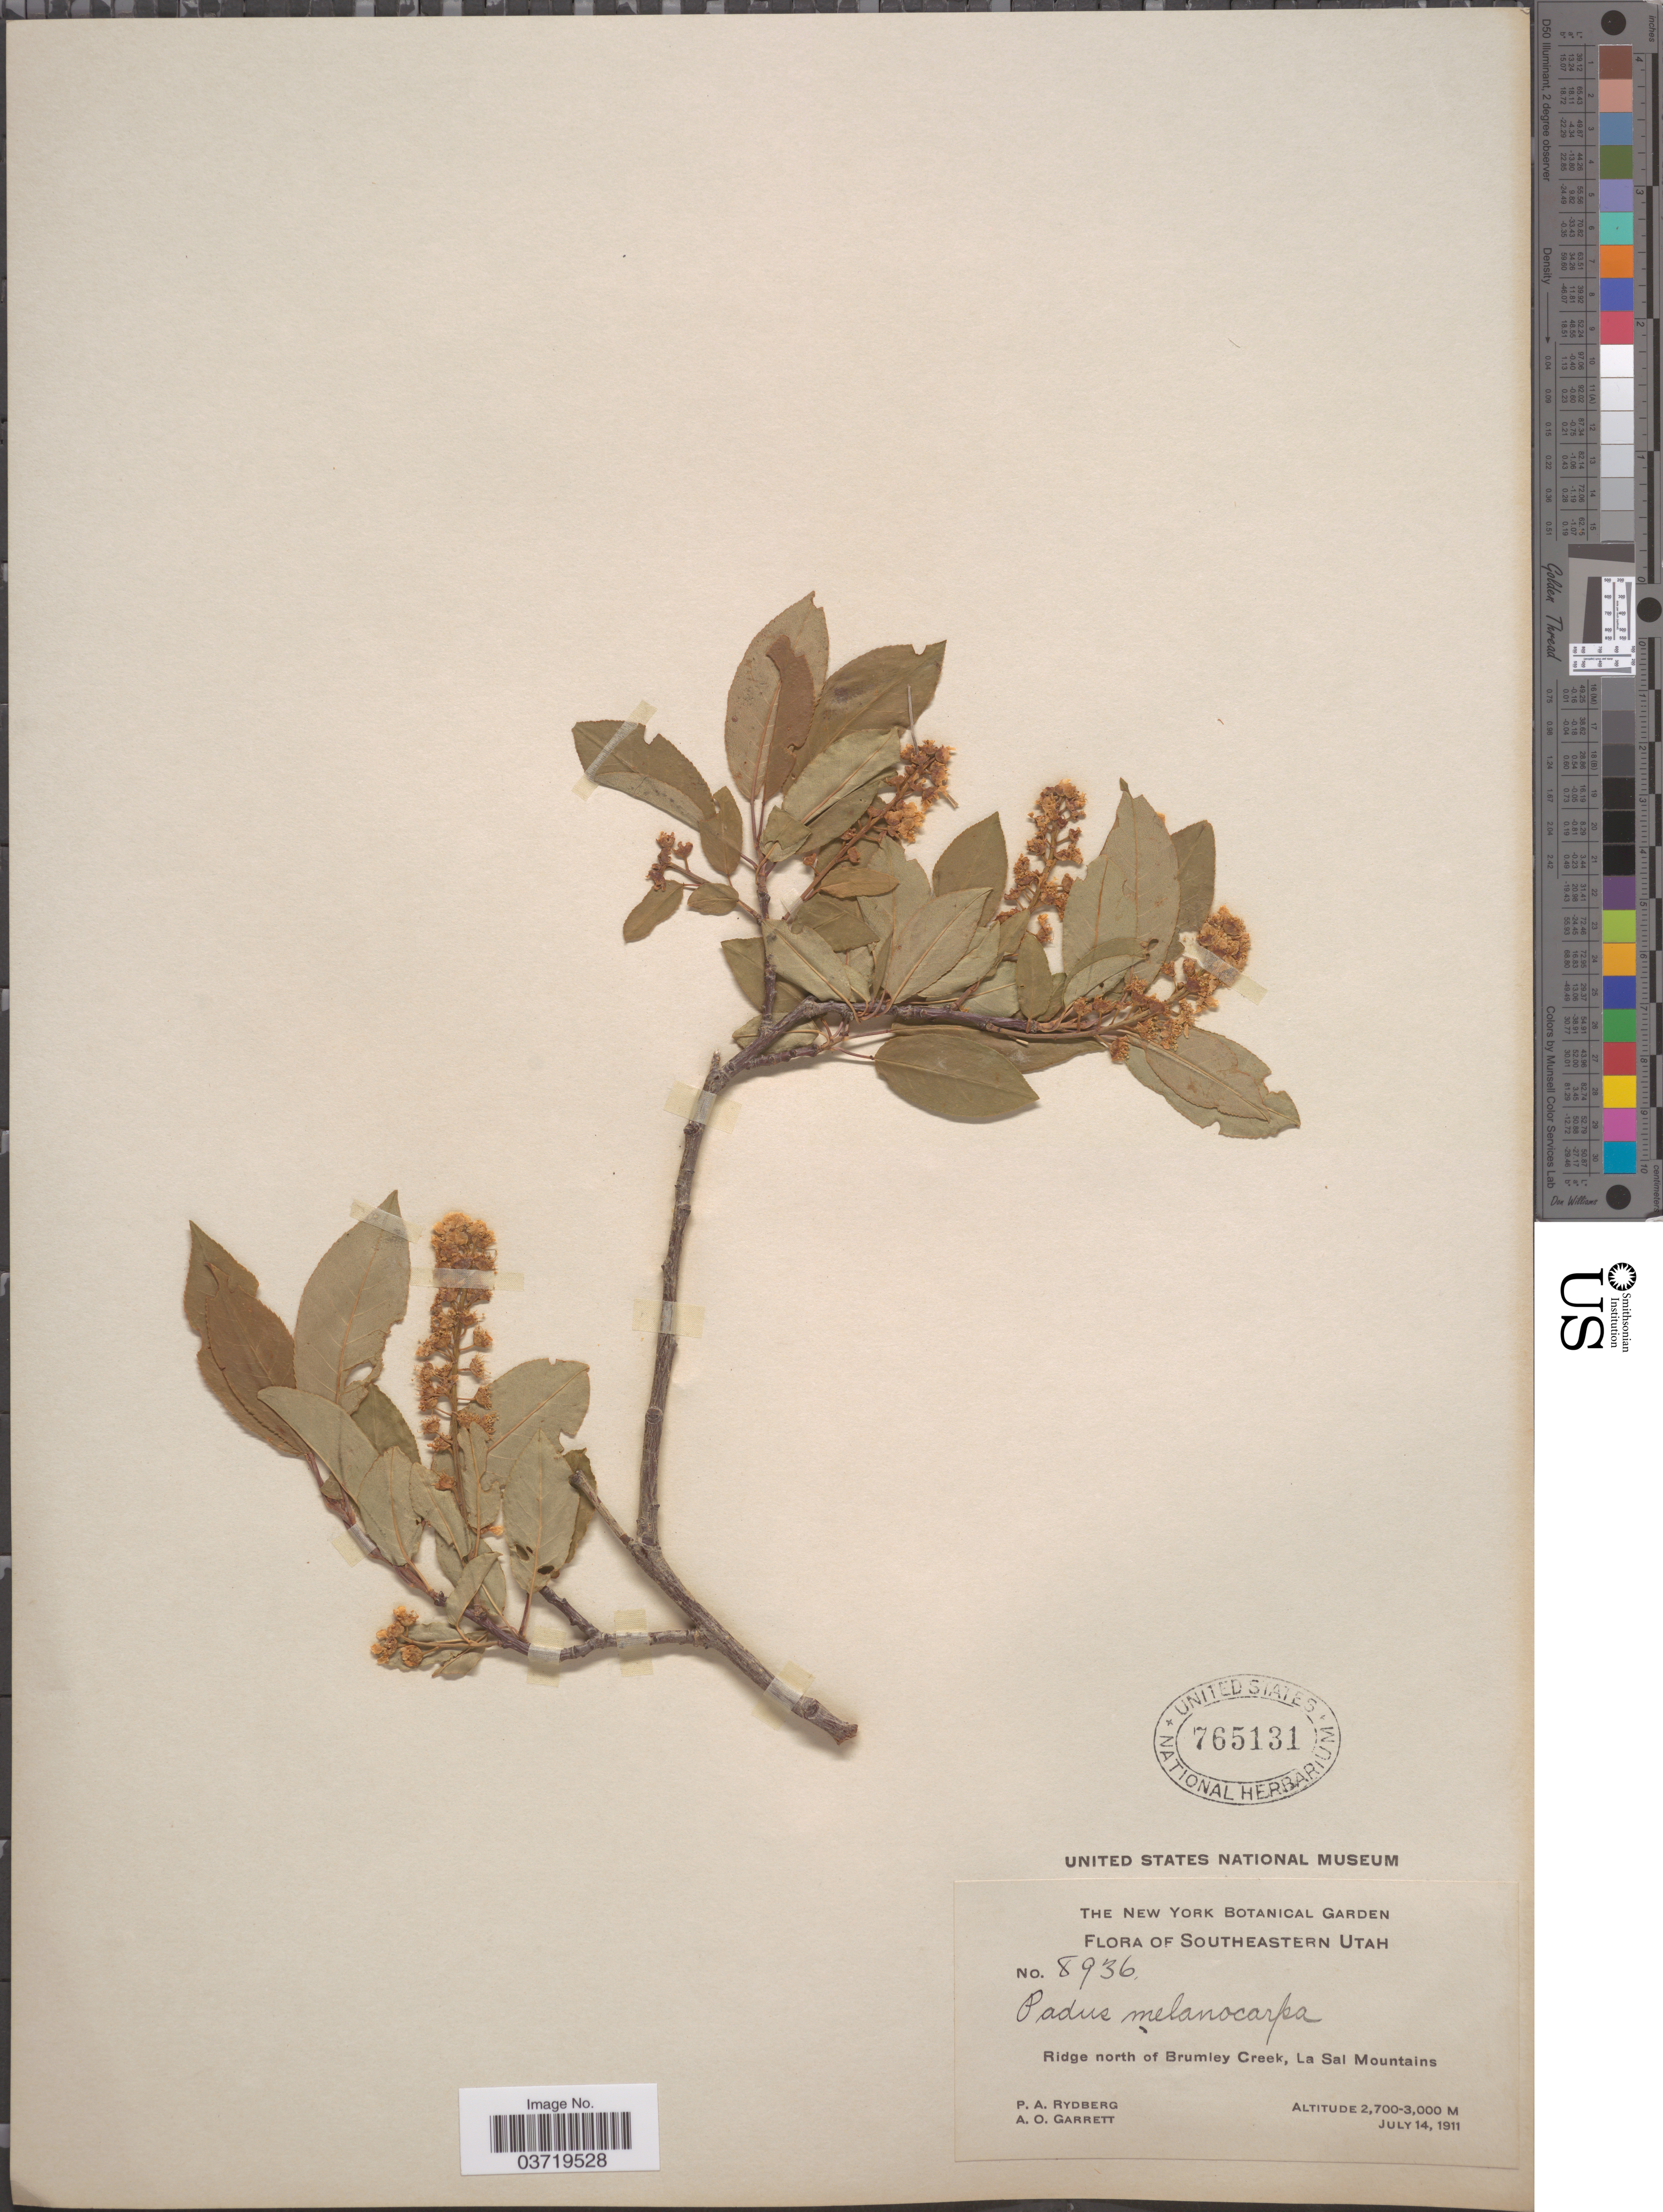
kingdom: Plantae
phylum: Tracheophyta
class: Magnoliopsida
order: Rosales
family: Rosaceae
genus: Prunus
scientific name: Prunus virginiana var. demissa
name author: (Nutt.) Torr.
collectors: P. A. Rydberg & A. O. Garrett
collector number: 8936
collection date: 1911-07-14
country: United States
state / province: Utah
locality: Southeastern Utah. Ridge north of Brumley Creek, La Sal Mountains.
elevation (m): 2700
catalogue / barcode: US 765131